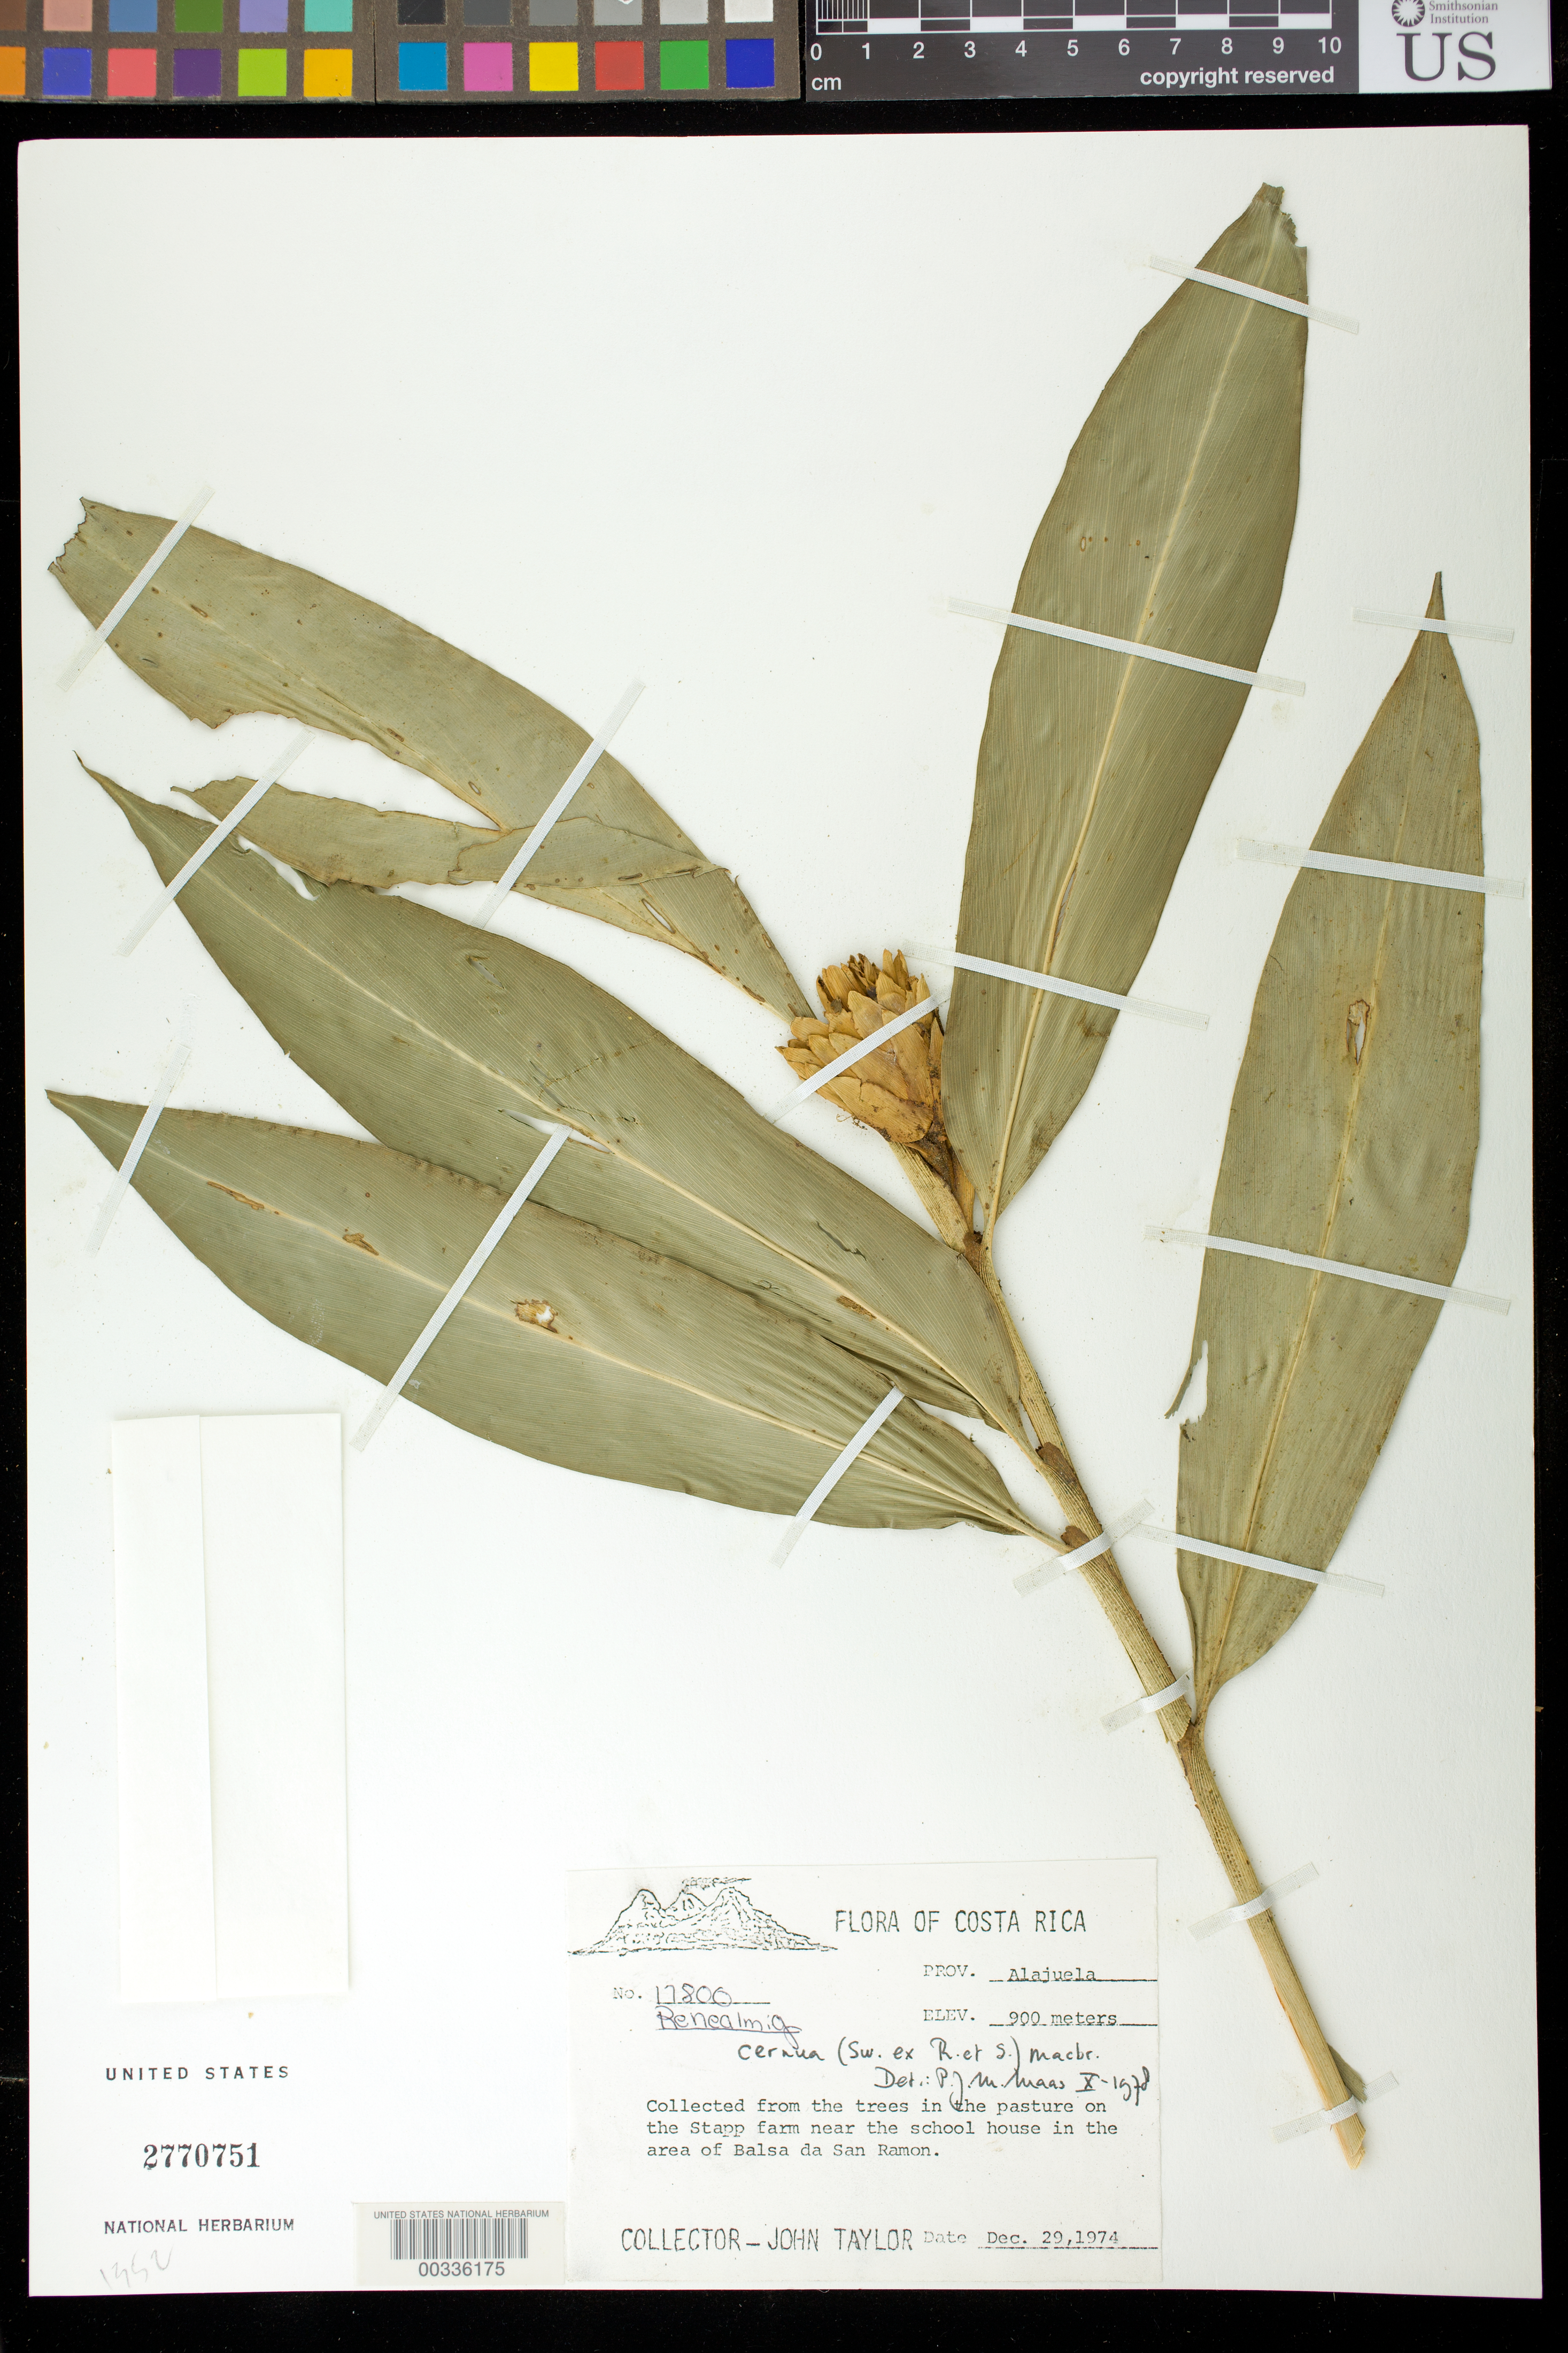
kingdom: Plantae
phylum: Tracheophyta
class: Liliopsida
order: Zingiberales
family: Zingiberaceae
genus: Renealmia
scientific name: Renealmia cernua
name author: (Sw. ex Roem. & Schult.) J.F. Macbr.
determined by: Maas, Paul J. M.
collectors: J. Taylor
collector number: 17800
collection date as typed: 29 Dec 1974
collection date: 1974-12-29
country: Costa Rica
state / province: Alajuela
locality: Trees in pastures on Stapp farm near school house in area of Balsa da San Ramon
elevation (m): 900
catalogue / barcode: US 2770751